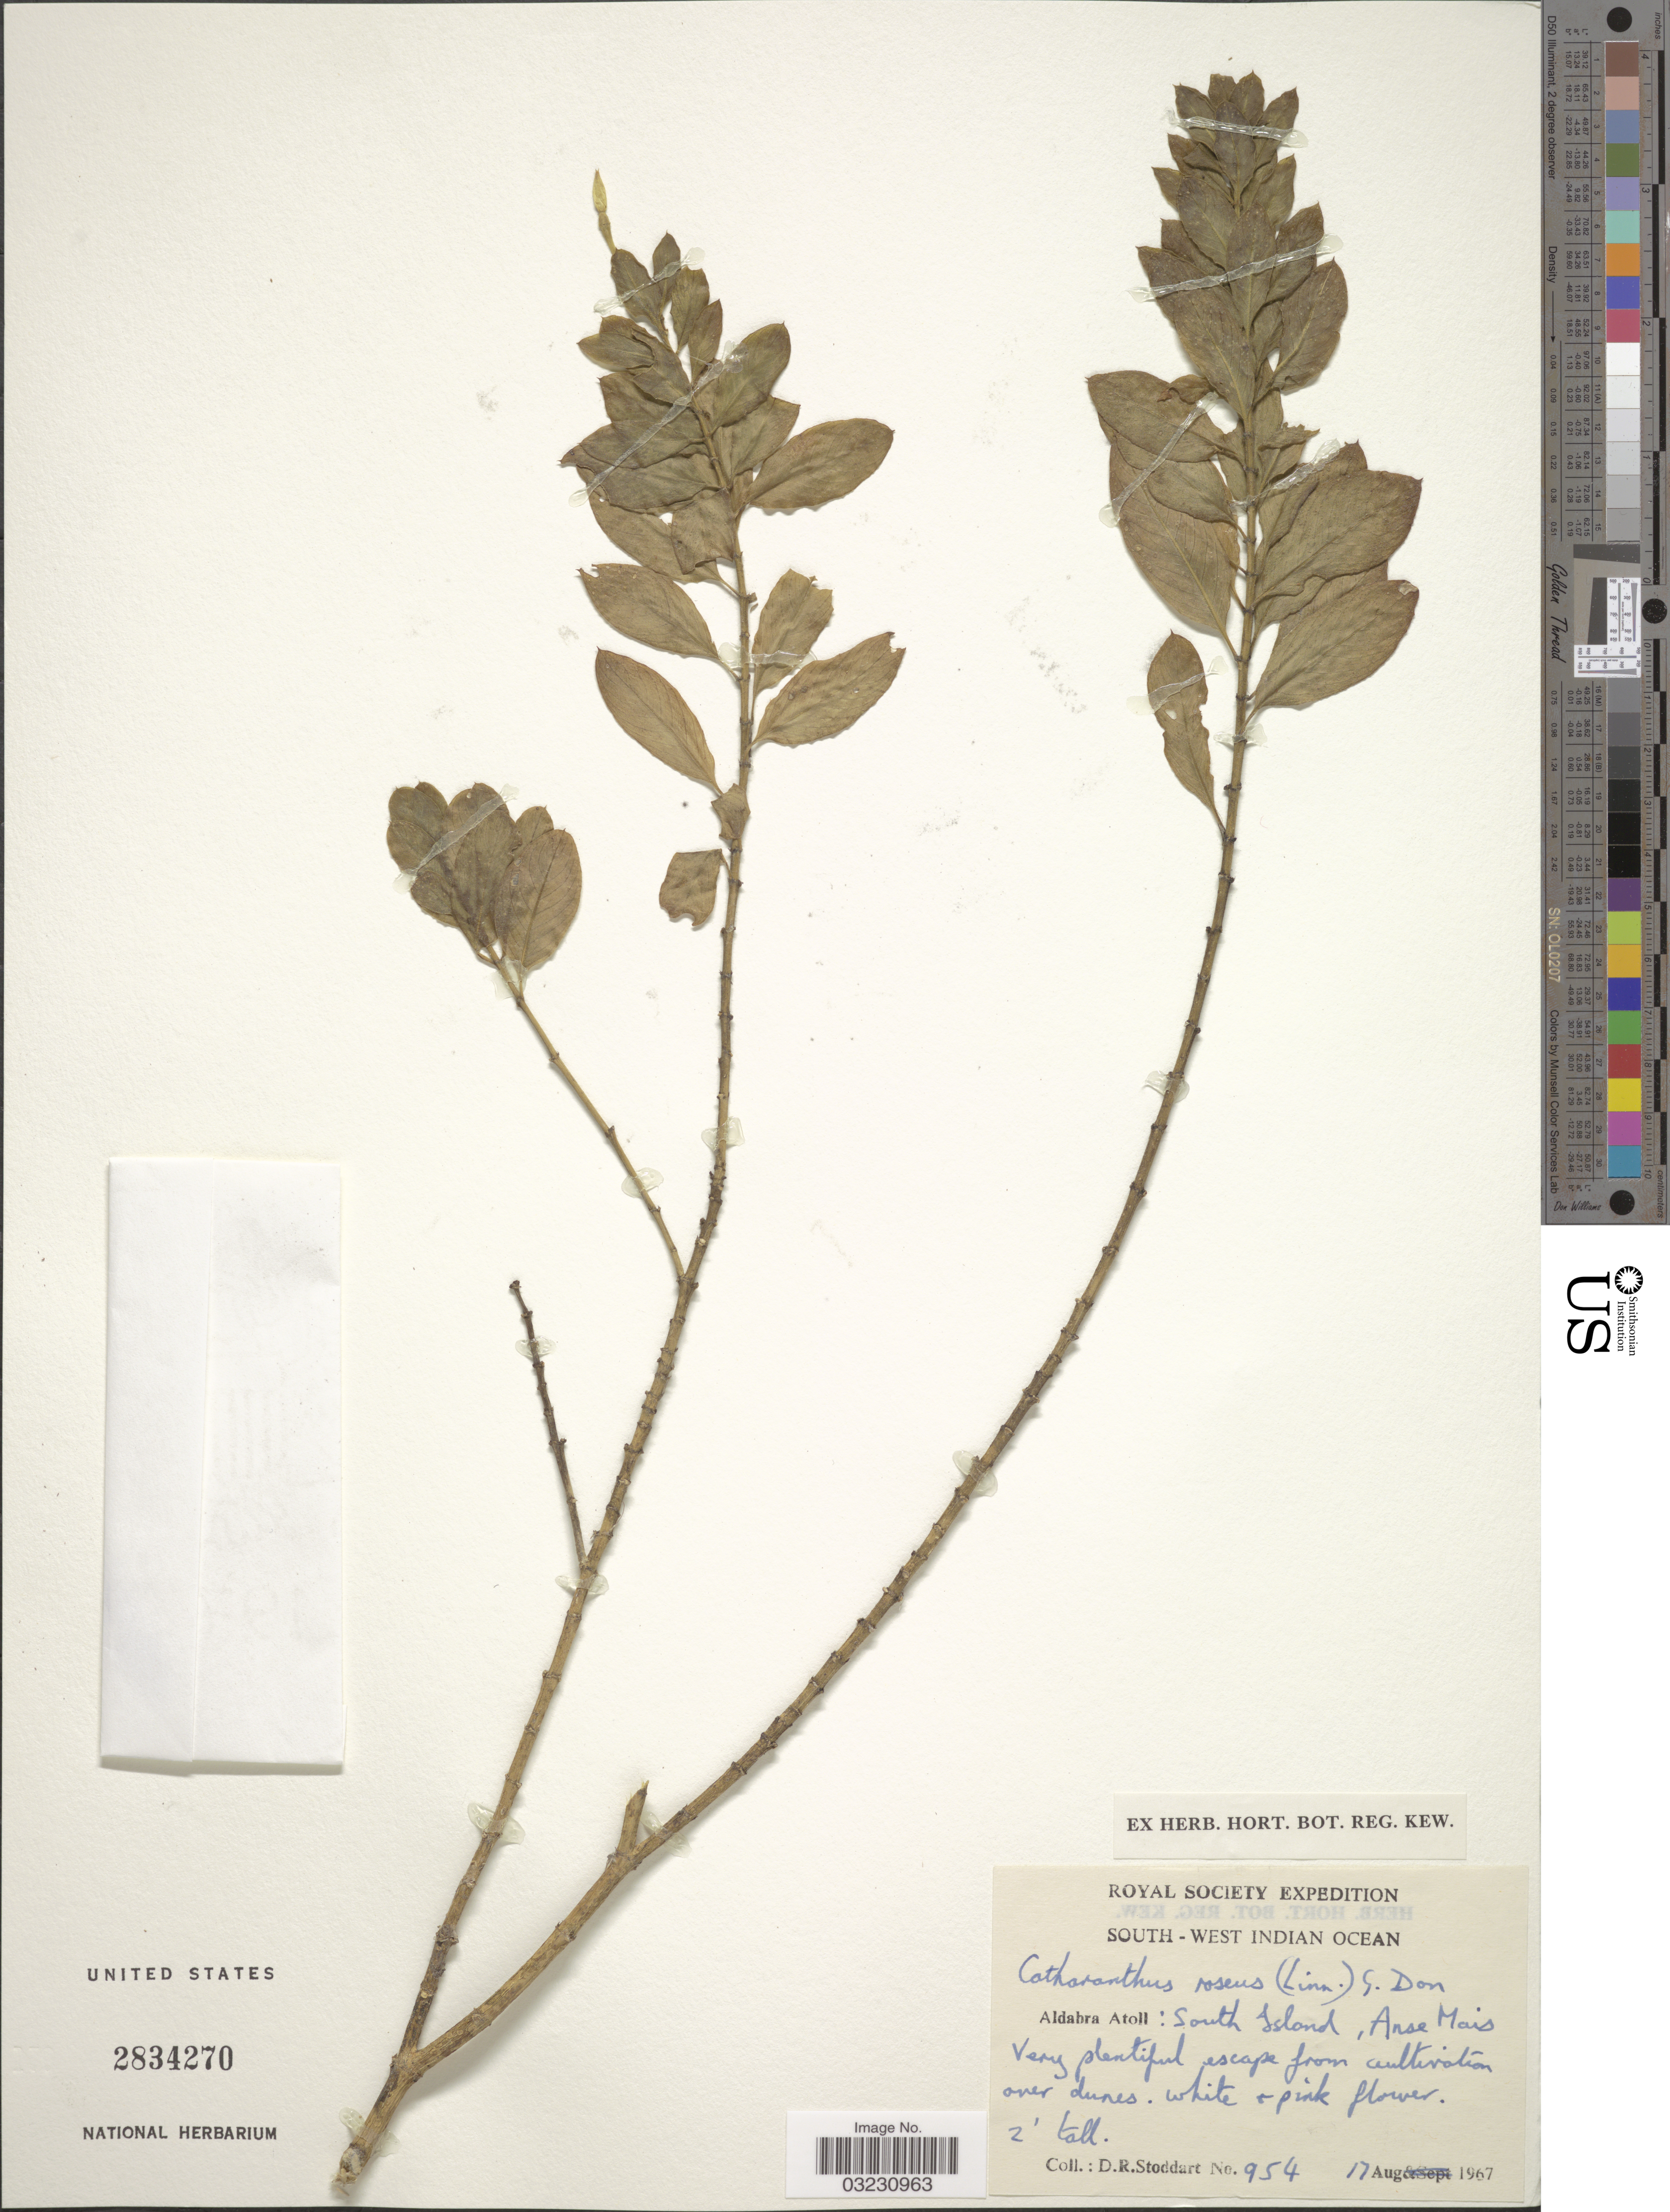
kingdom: Plantae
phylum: Tracheophyta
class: Magnoliopsida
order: Gentianales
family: Apocynaceae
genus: Catharanthus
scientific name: Catharanthus roseus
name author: (L.) G. Don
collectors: D. R. Stoddart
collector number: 954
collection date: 1967-08-17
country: Seychelles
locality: South-West Indian Ocean. Aldabra Atoll: South Island, Anse Mais.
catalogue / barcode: US 2834270